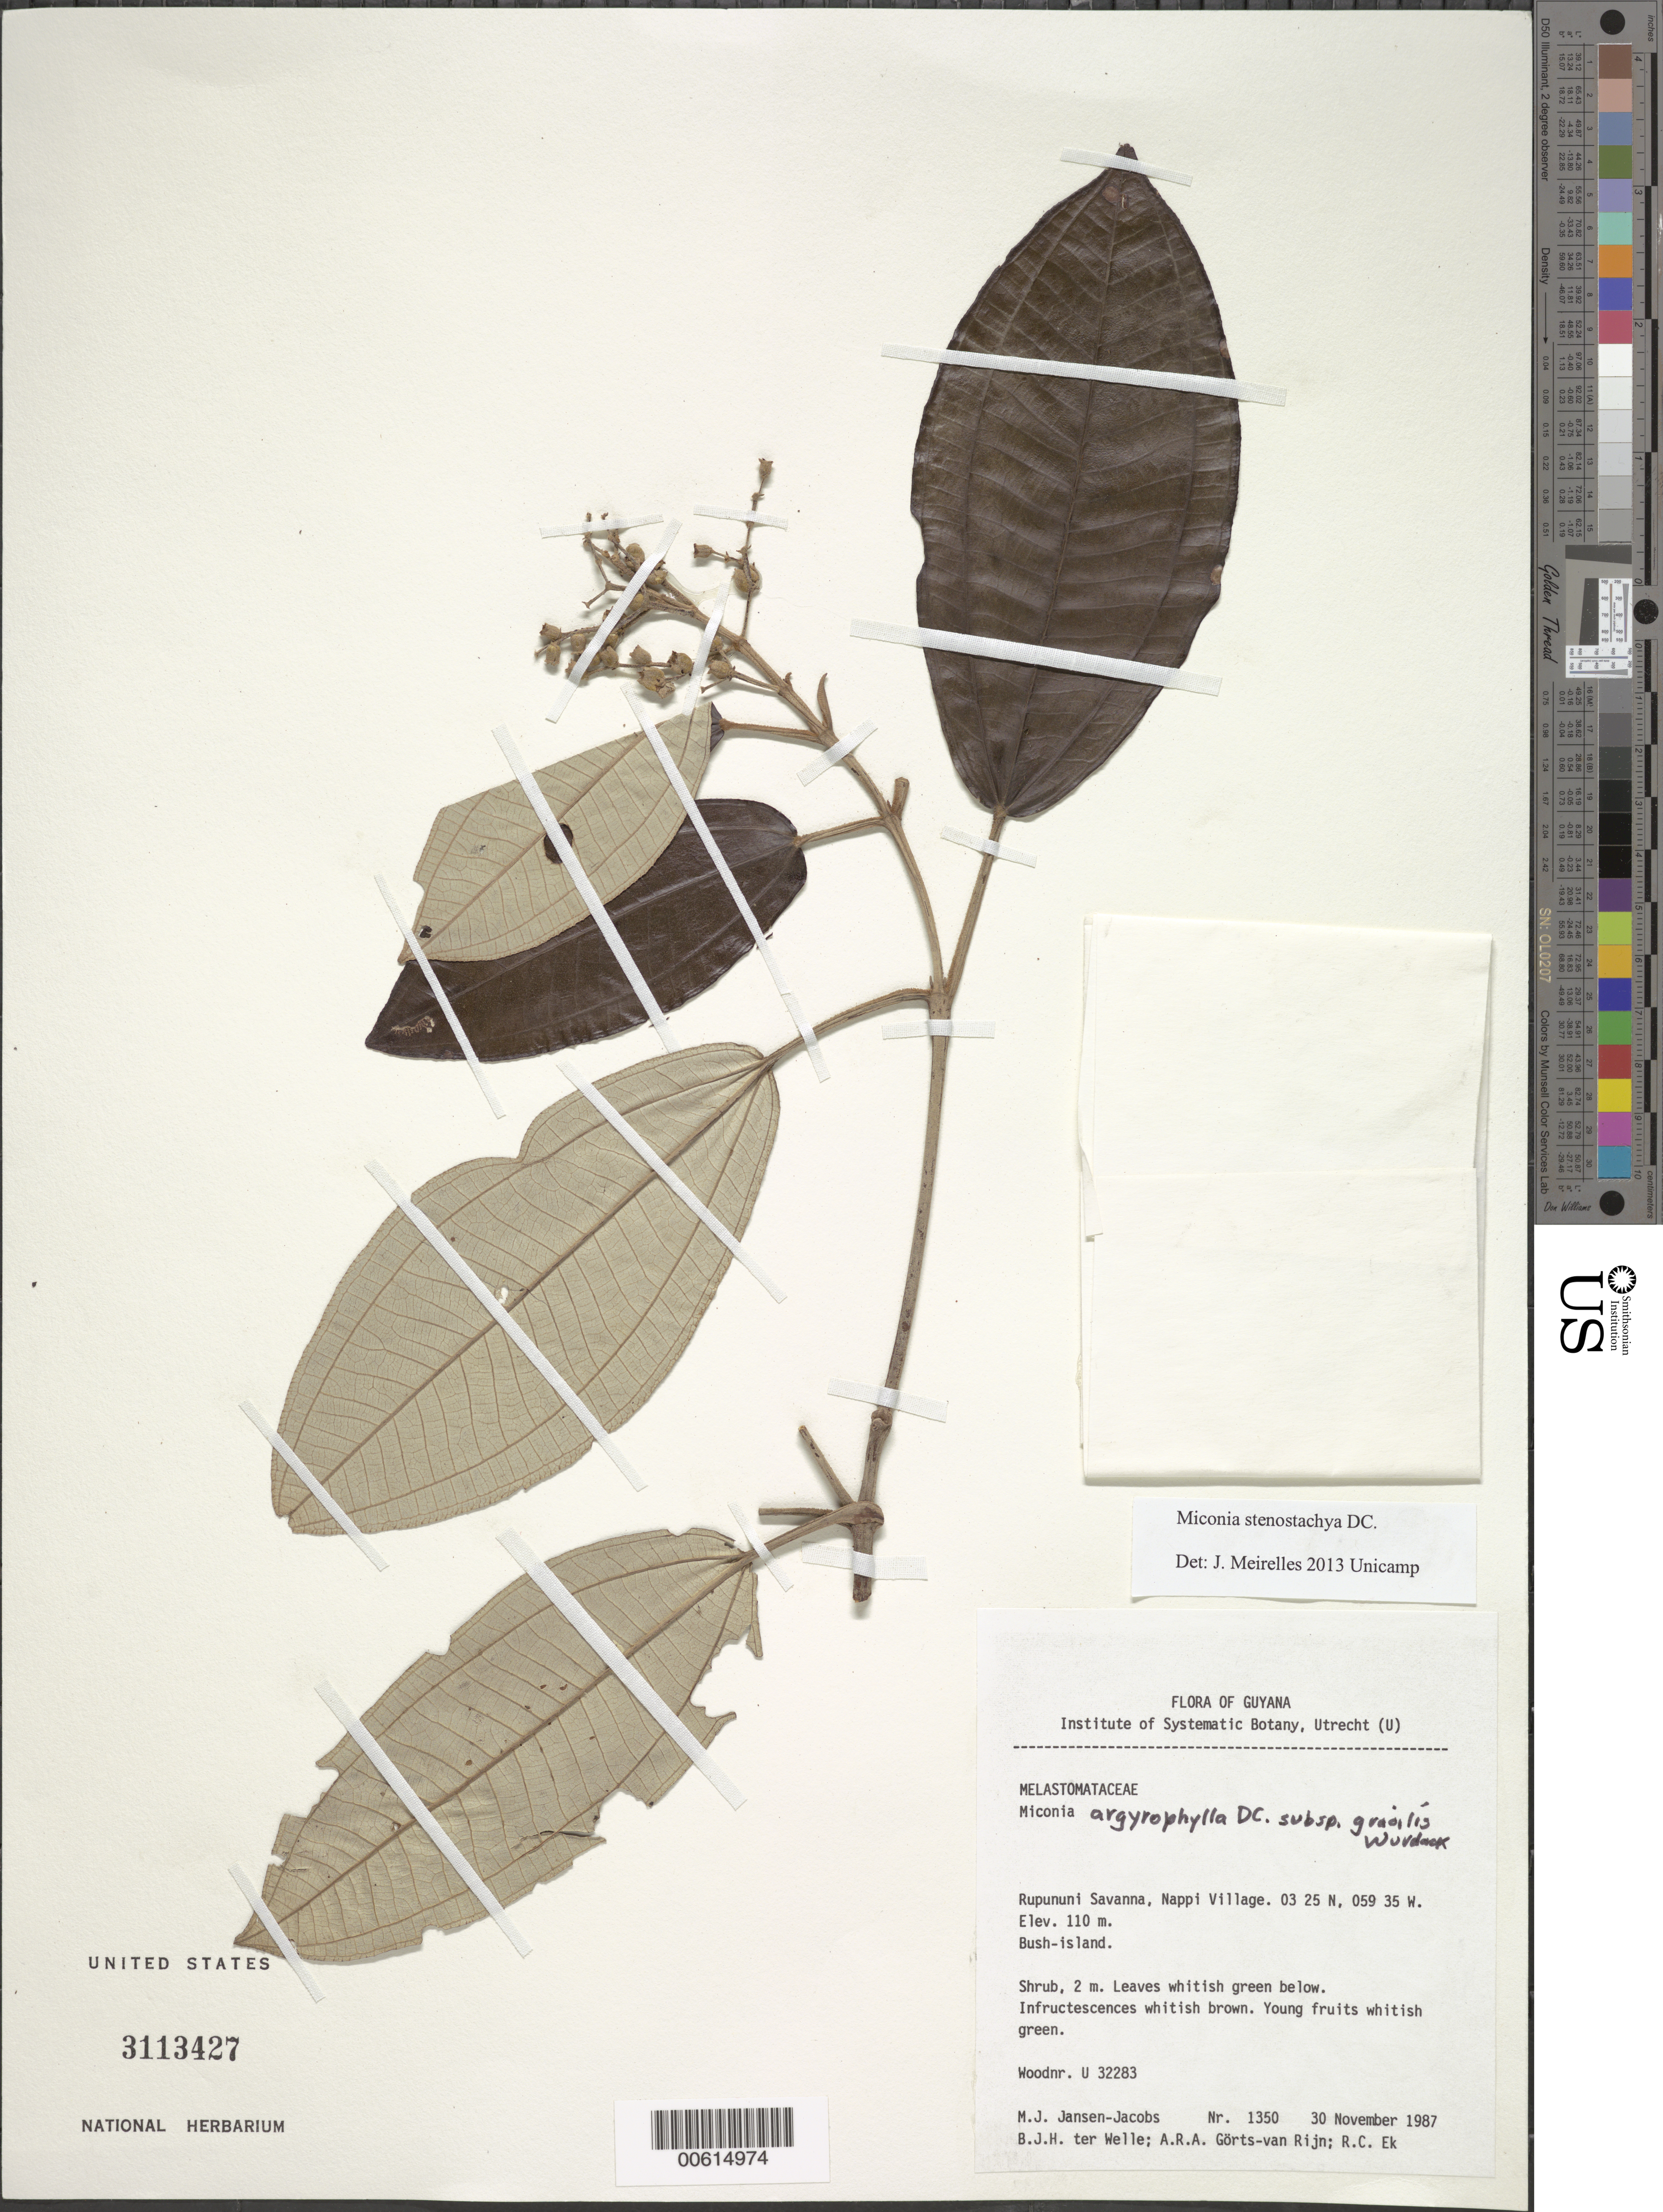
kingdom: Plantae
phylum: Tracheophyta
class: Magnoliopsida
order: Myrtales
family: Melastomataceae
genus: Miconia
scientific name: Miconia argyrophylla subsp. gracilis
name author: Wurdack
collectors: M. J. Jansen-Jacobs, B. Welle, A. .R. A. Görts-van Rijn & R. C. Ek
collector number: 1350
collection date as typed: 30-Nov-87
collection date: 1987-11-30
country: Guyana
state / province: U. Takutu-U. Essequibo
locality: Nappi Village, Rupununi Savanna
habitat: Bush-island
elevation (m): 110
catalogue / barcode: US 3113427